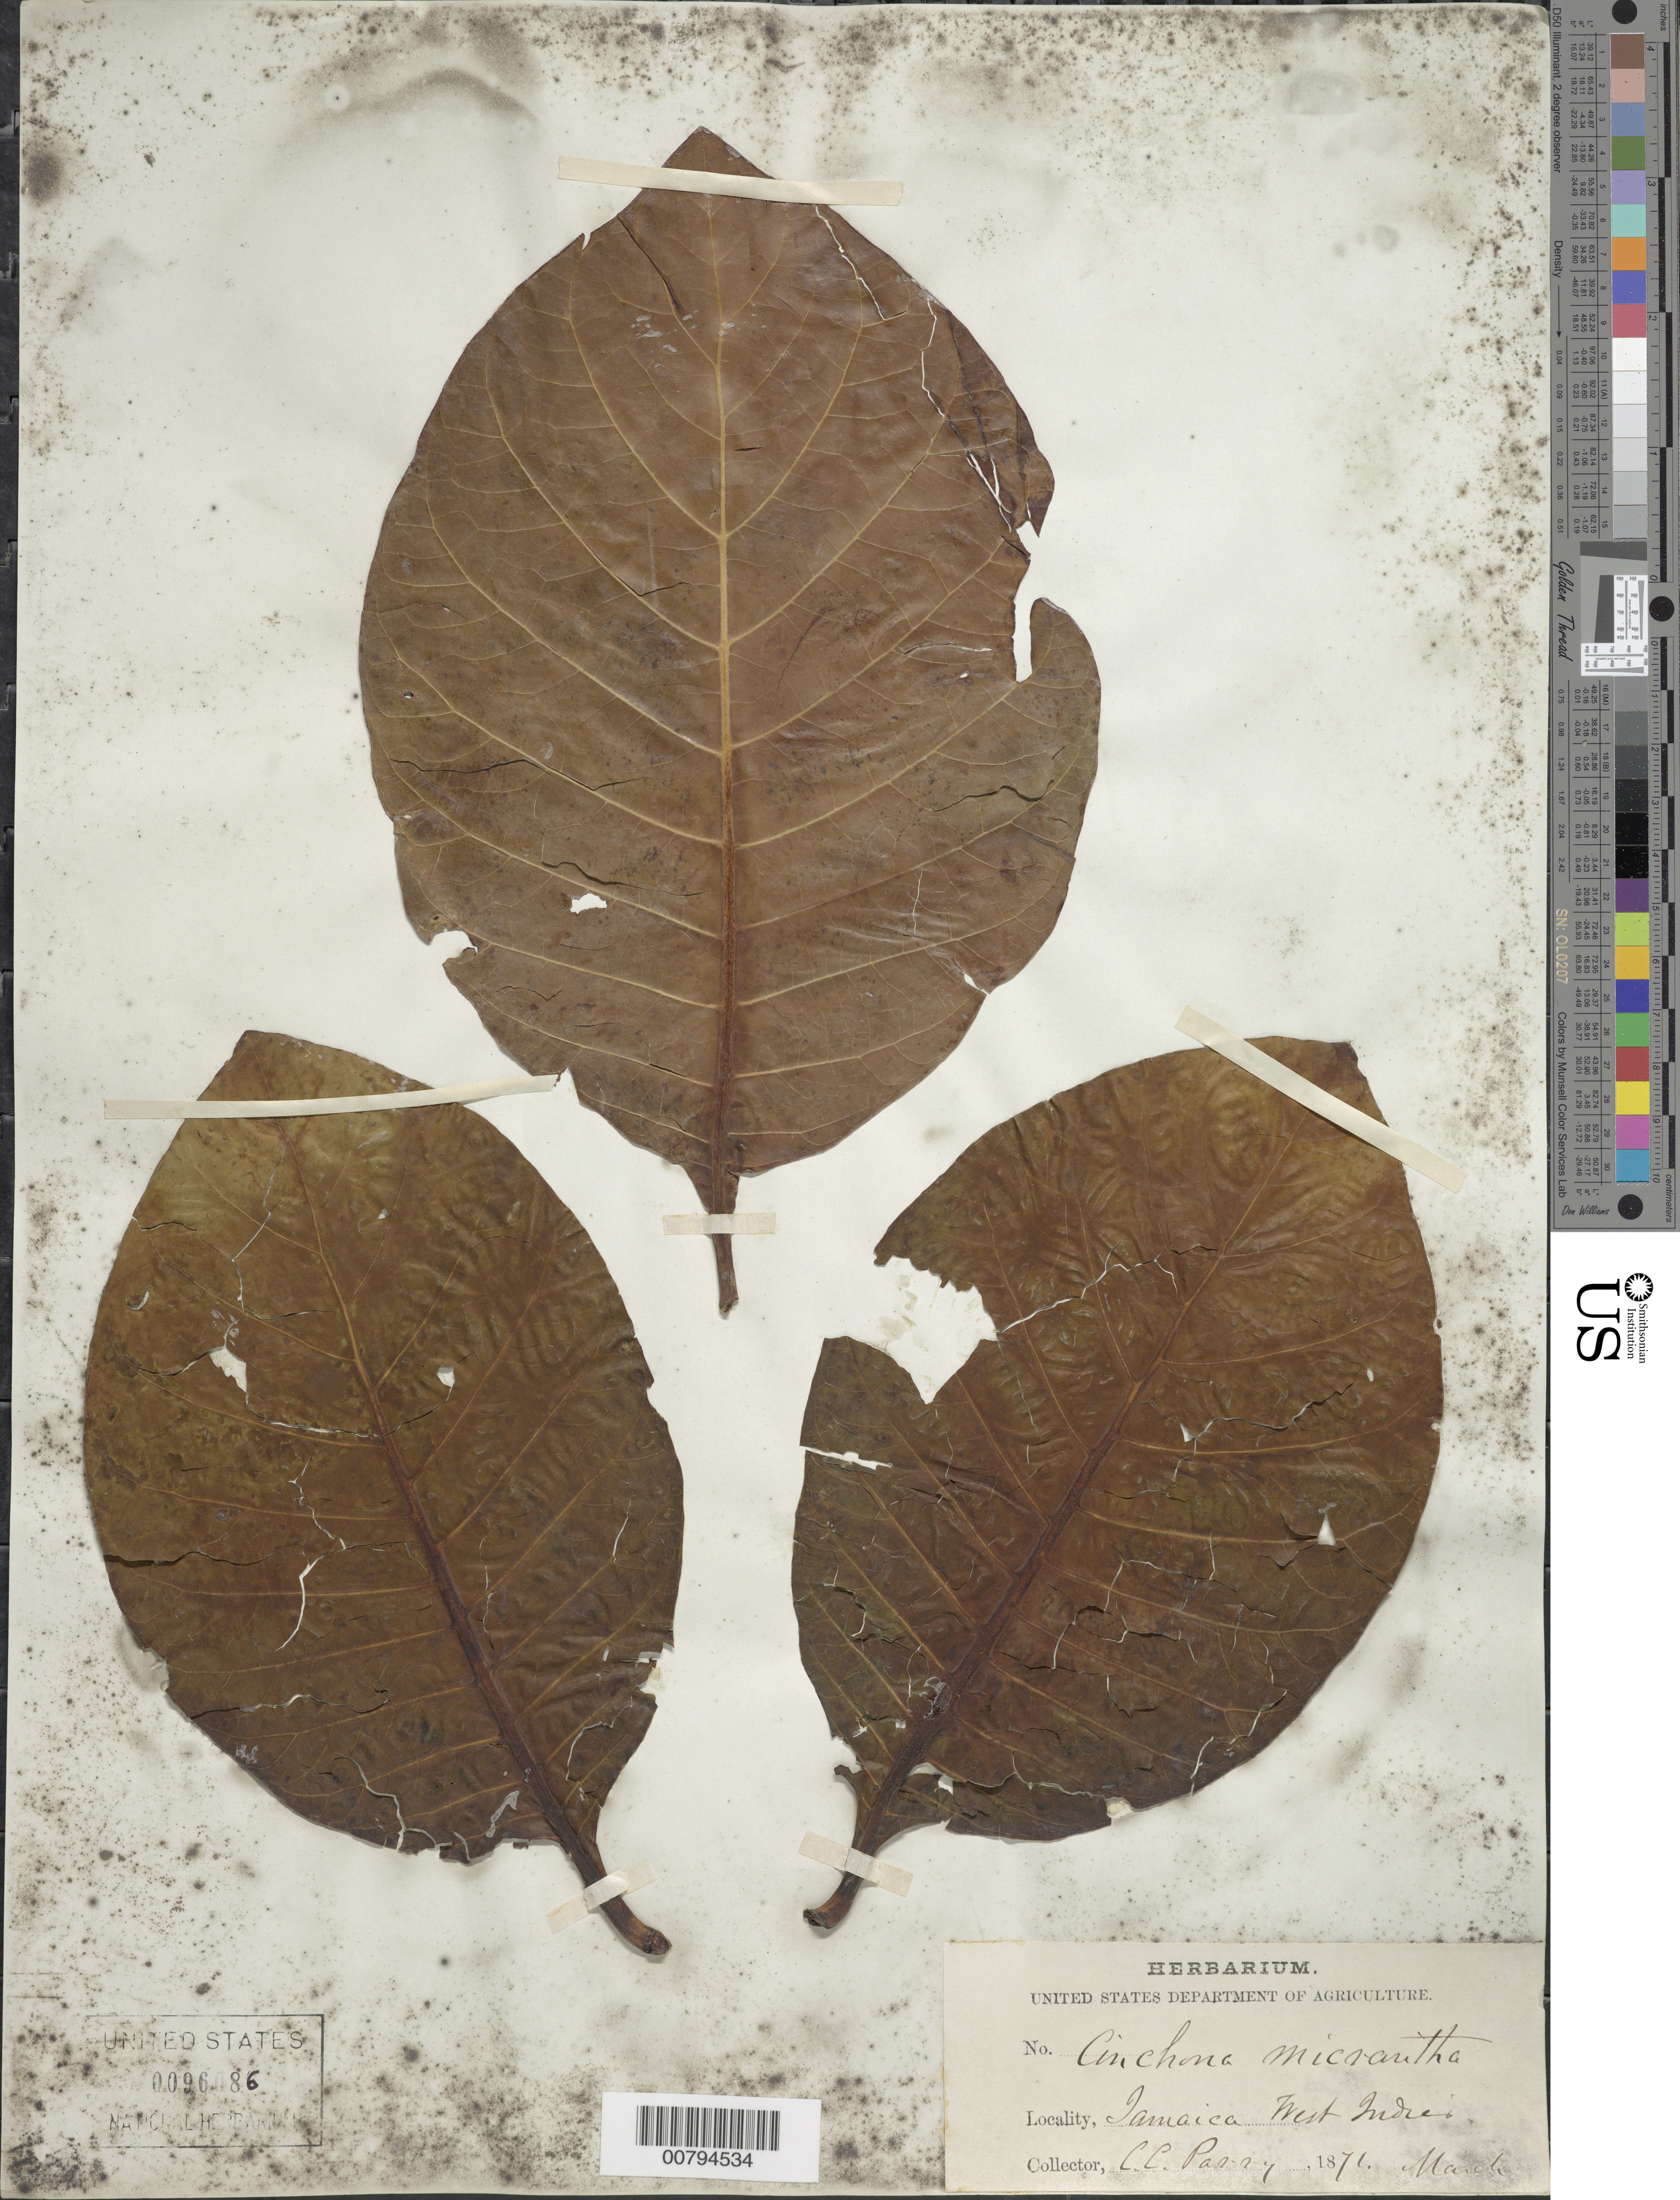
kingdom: Plantae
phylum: Tracheophyta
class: Magnoliopsida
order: Gentianales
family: Rubiaceae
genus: Cinchona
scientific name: Cinchona micantha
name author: Ruiz & Pav.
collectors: C. C. Parry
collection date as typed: Mar 1871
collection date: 1871-03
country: Jamaica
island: Jamaica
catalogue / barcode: US 96086